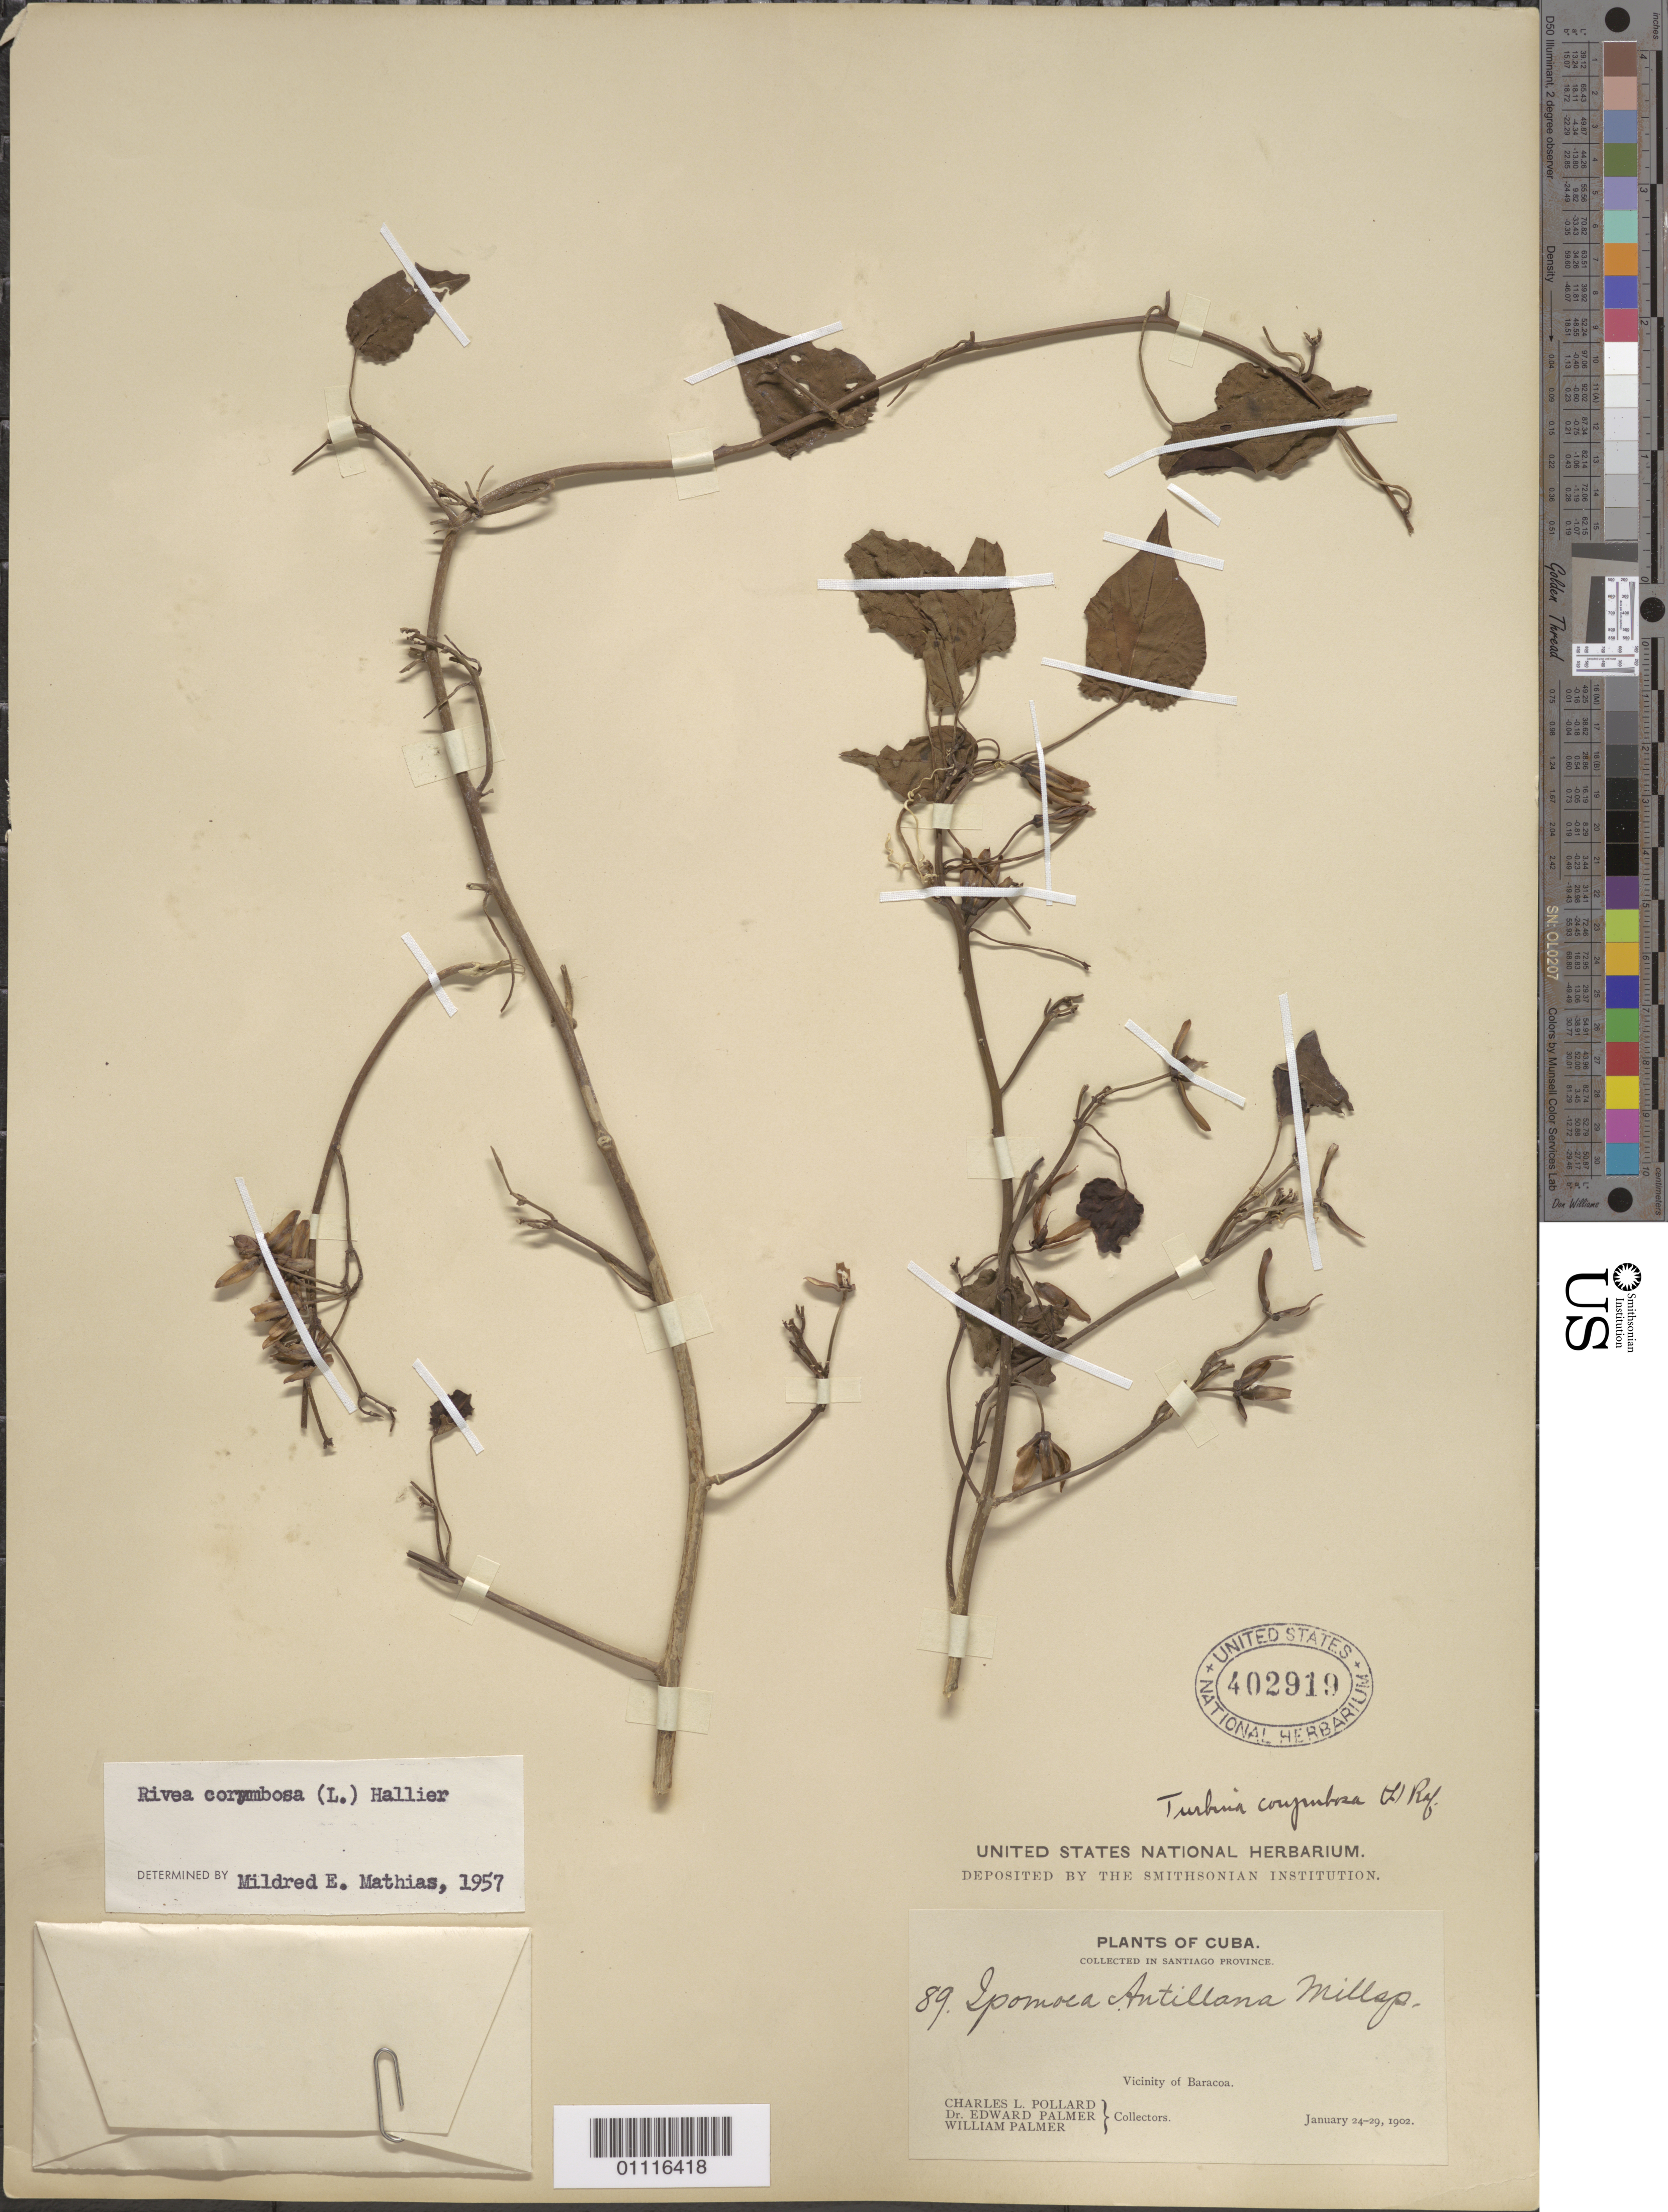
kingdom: Plantae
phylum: Tracheophyta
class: Magnoliopsida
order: Solanales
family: Convolvulaceae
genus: Turbina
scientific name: Turbina corymbosa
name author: (L.) Raf.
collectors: C. L. Pollard, E. Palmer & W. Palmer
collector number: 89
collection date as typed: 24 Jan 1902 to 29 Jan 1902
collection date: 1902-01-24/1902-01-29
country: Cuba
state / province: Guantánamo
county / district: Baracoa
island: Cuba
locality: Vicinity of Baracoa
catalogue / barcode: US 402919